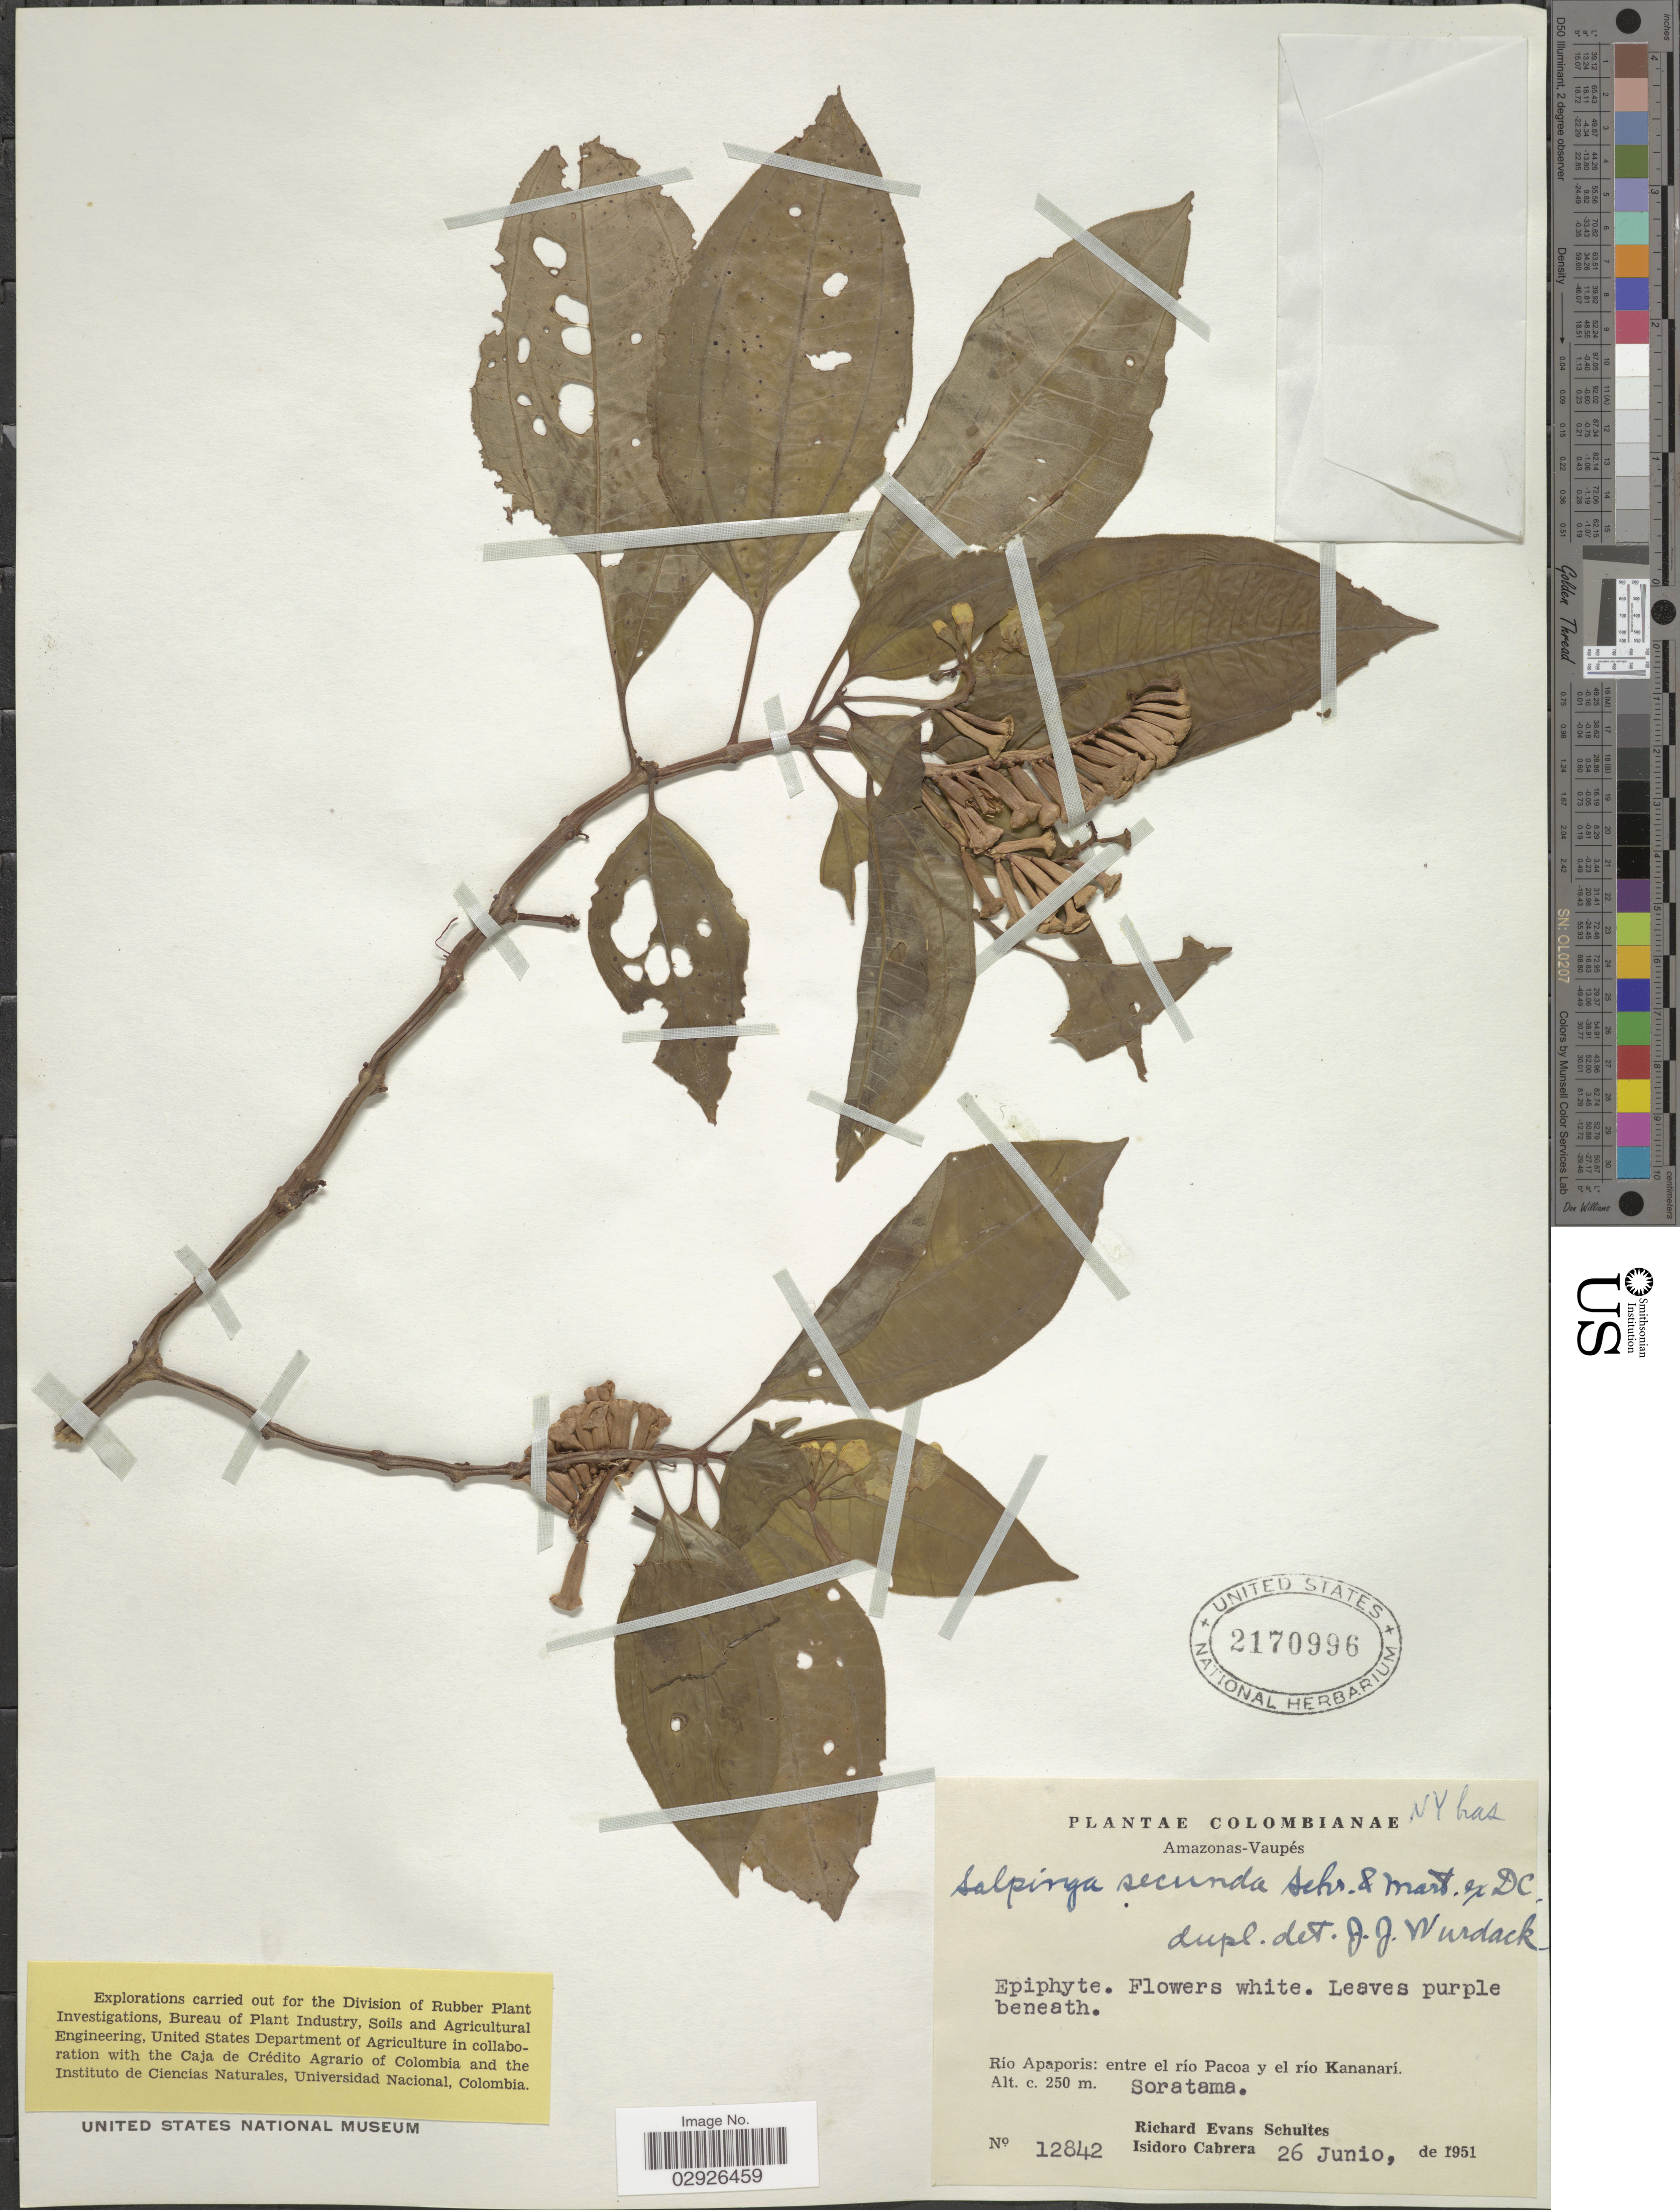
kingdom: Plantae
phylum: Tracheophyta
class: Magnoliopsida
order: Myrtales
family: Melastomataceae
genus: Salpinga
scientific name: Salpinga secunda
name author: Schrank & Mart. ex DC.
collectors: R. E. Schultes & I. Cabrera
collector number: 12842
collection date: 1951-06-26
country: Colombia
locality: Amazonas-Vaupés. Río Apaporis: entre el Río Pacoa y el río Kananarí. Soratama.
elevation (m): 250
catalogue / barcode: US 2170996